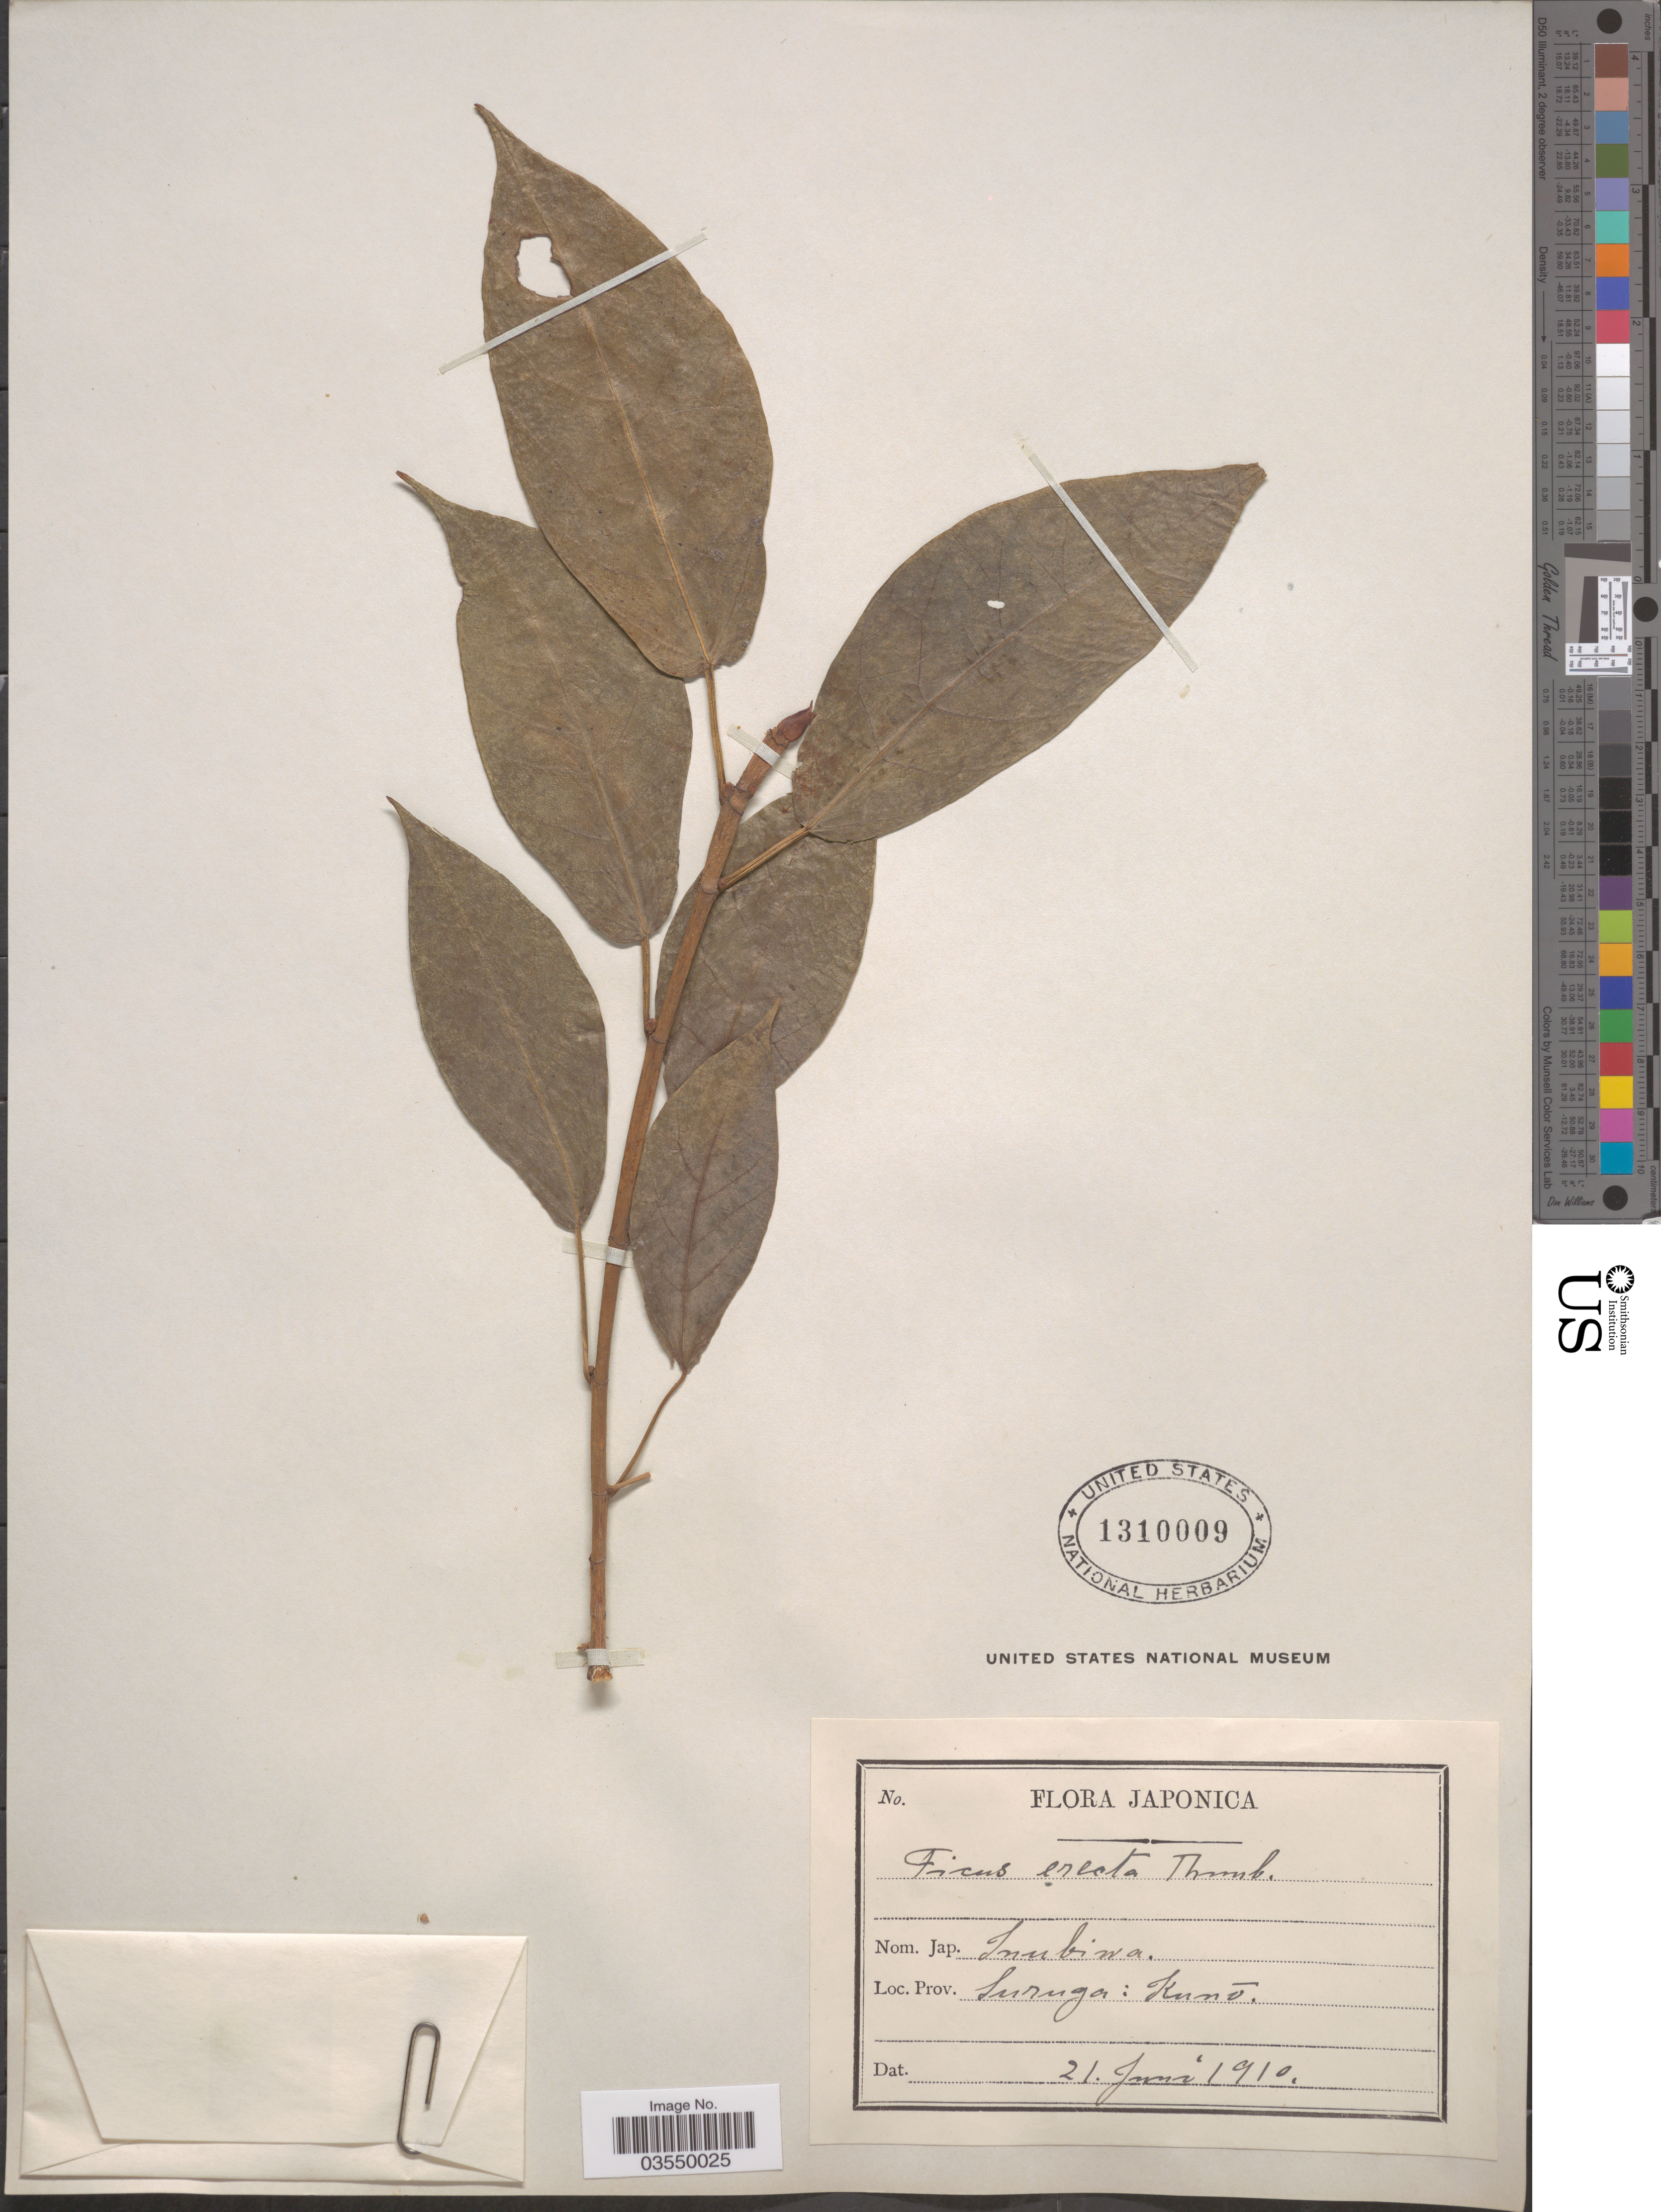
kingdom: Plantae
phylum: Tracheophyta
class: Magnoliopsida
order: Rosales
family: Moraceae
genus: Ficus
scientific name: Ficus erecta var. erecta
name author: Thunb.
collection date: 1910-06-21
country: Japan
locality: Prov. Suruga: Kunō.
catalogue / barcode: US 1310009